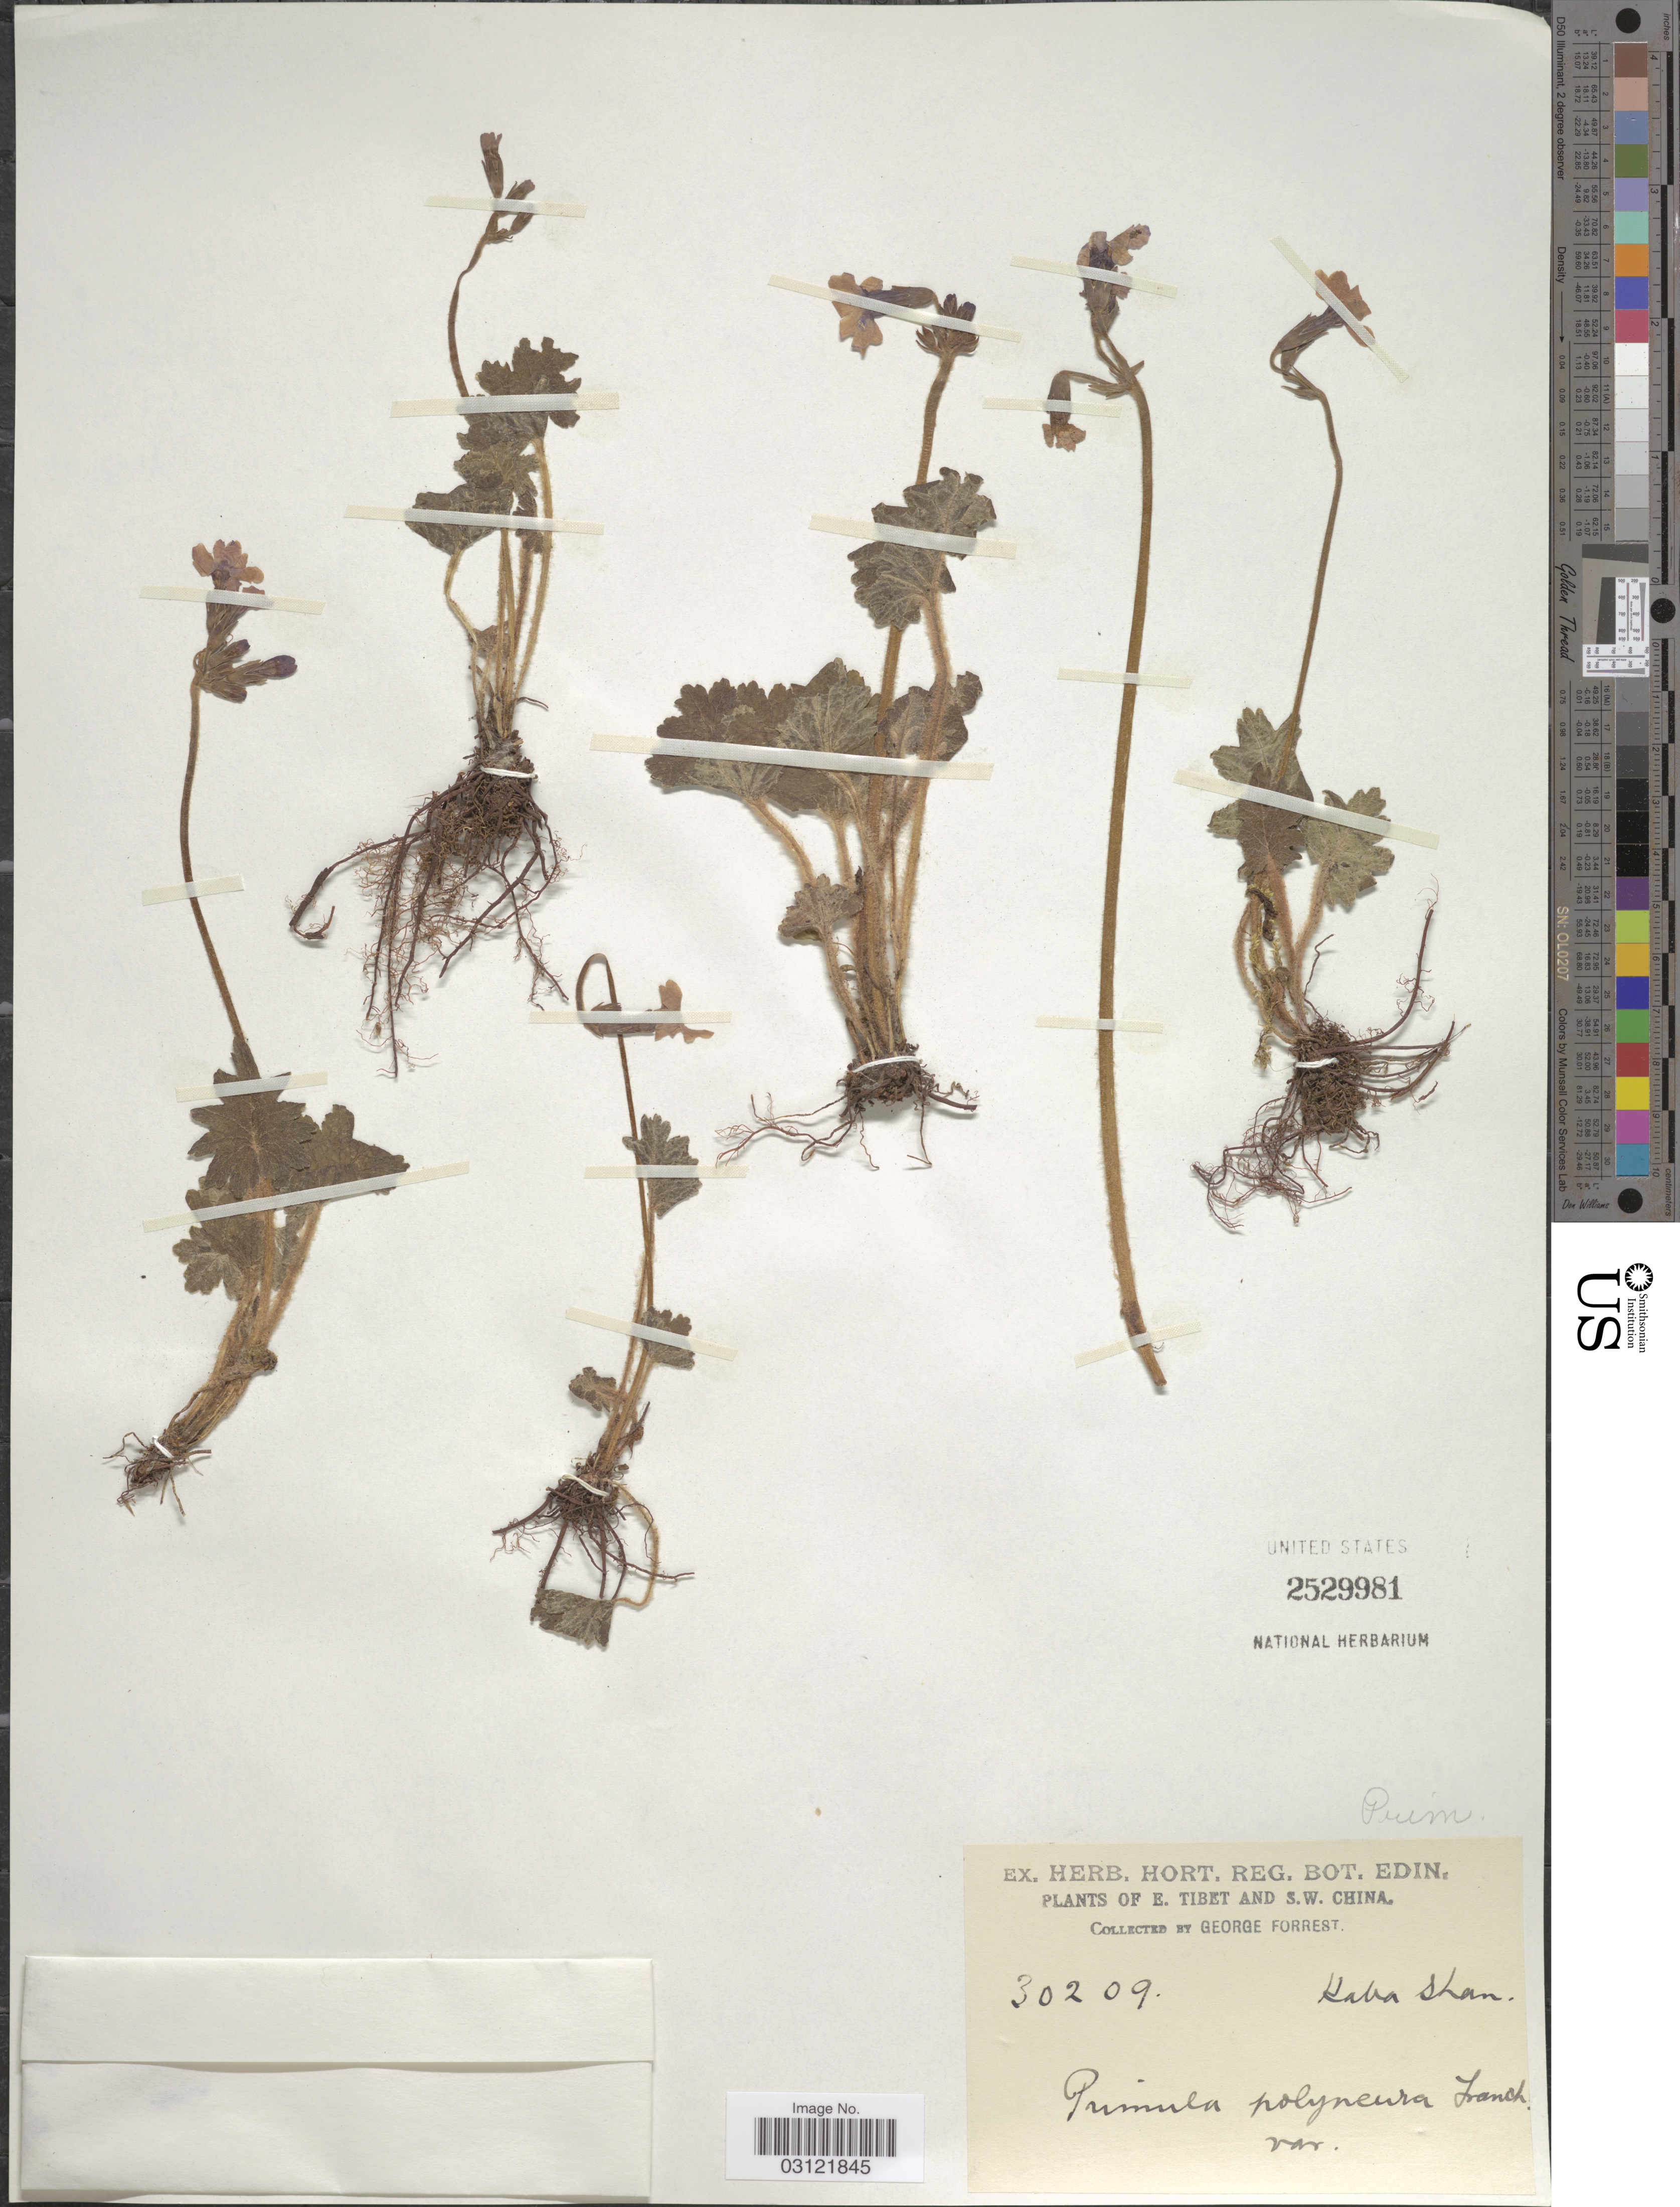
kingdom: Plantae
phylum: Tracheophyta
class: Magnoliopsida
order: Ericales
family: Primulaceae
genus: Primula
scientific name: Primula polyneura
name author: Franch.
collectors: G. Forrest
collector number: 30209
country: China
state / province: Xizang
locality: E. Tibet and S.W. China. Kaba [interpreted] Shan.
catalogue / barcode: US 2529981